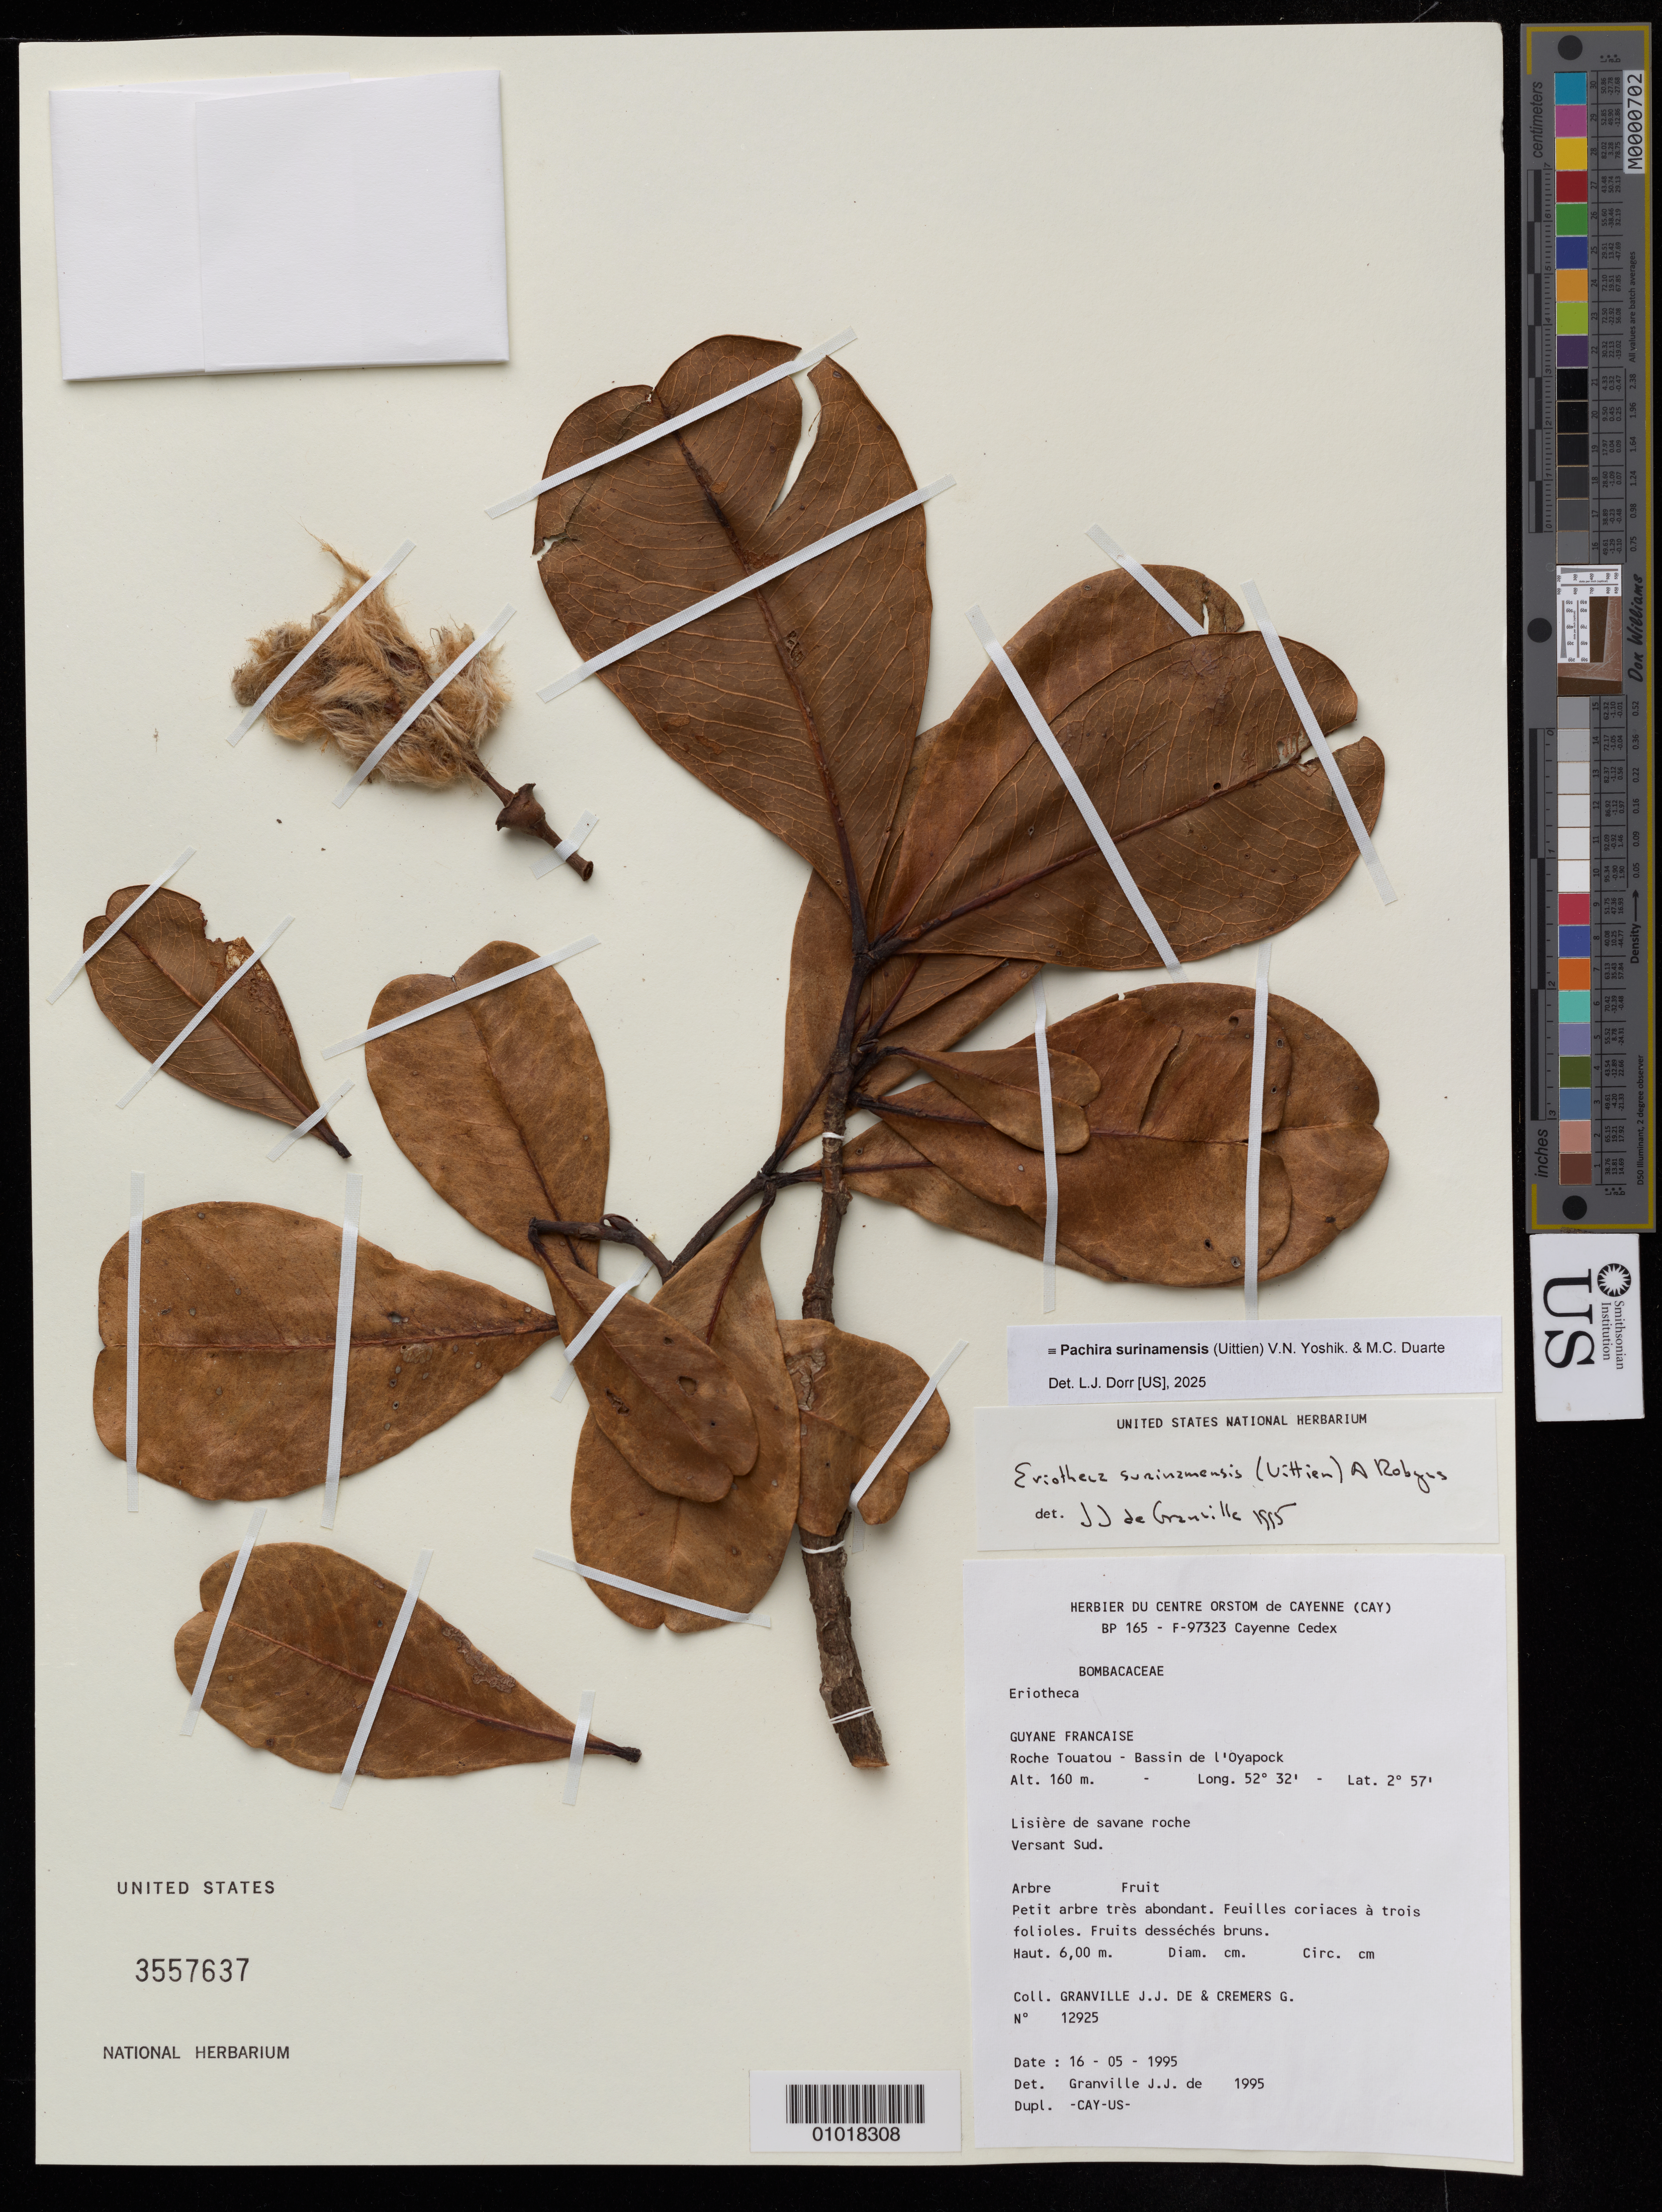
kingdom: Plantae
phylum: Tracheophyta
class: Magnoliopsida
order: Malvales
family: Malvaceae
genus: Pachira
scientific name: Pachira surinamensis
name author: (Uittien) V.N. Yoshik. & M.C. Duarte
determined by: Dorr, Laurence J., Curator (BOT), Smithsonian Institution - National Museum of Natural History (UNITED STATES)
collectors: J.-J. de Granville & G. Cremers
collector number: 12925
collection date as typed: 16-May-95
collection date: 1995-05-16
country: French Guiana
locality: Roche Touatou, Bassin de l'Oyapock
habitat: Lisiere de savane roche, versant sud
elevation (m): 160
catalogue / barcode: US 3557637